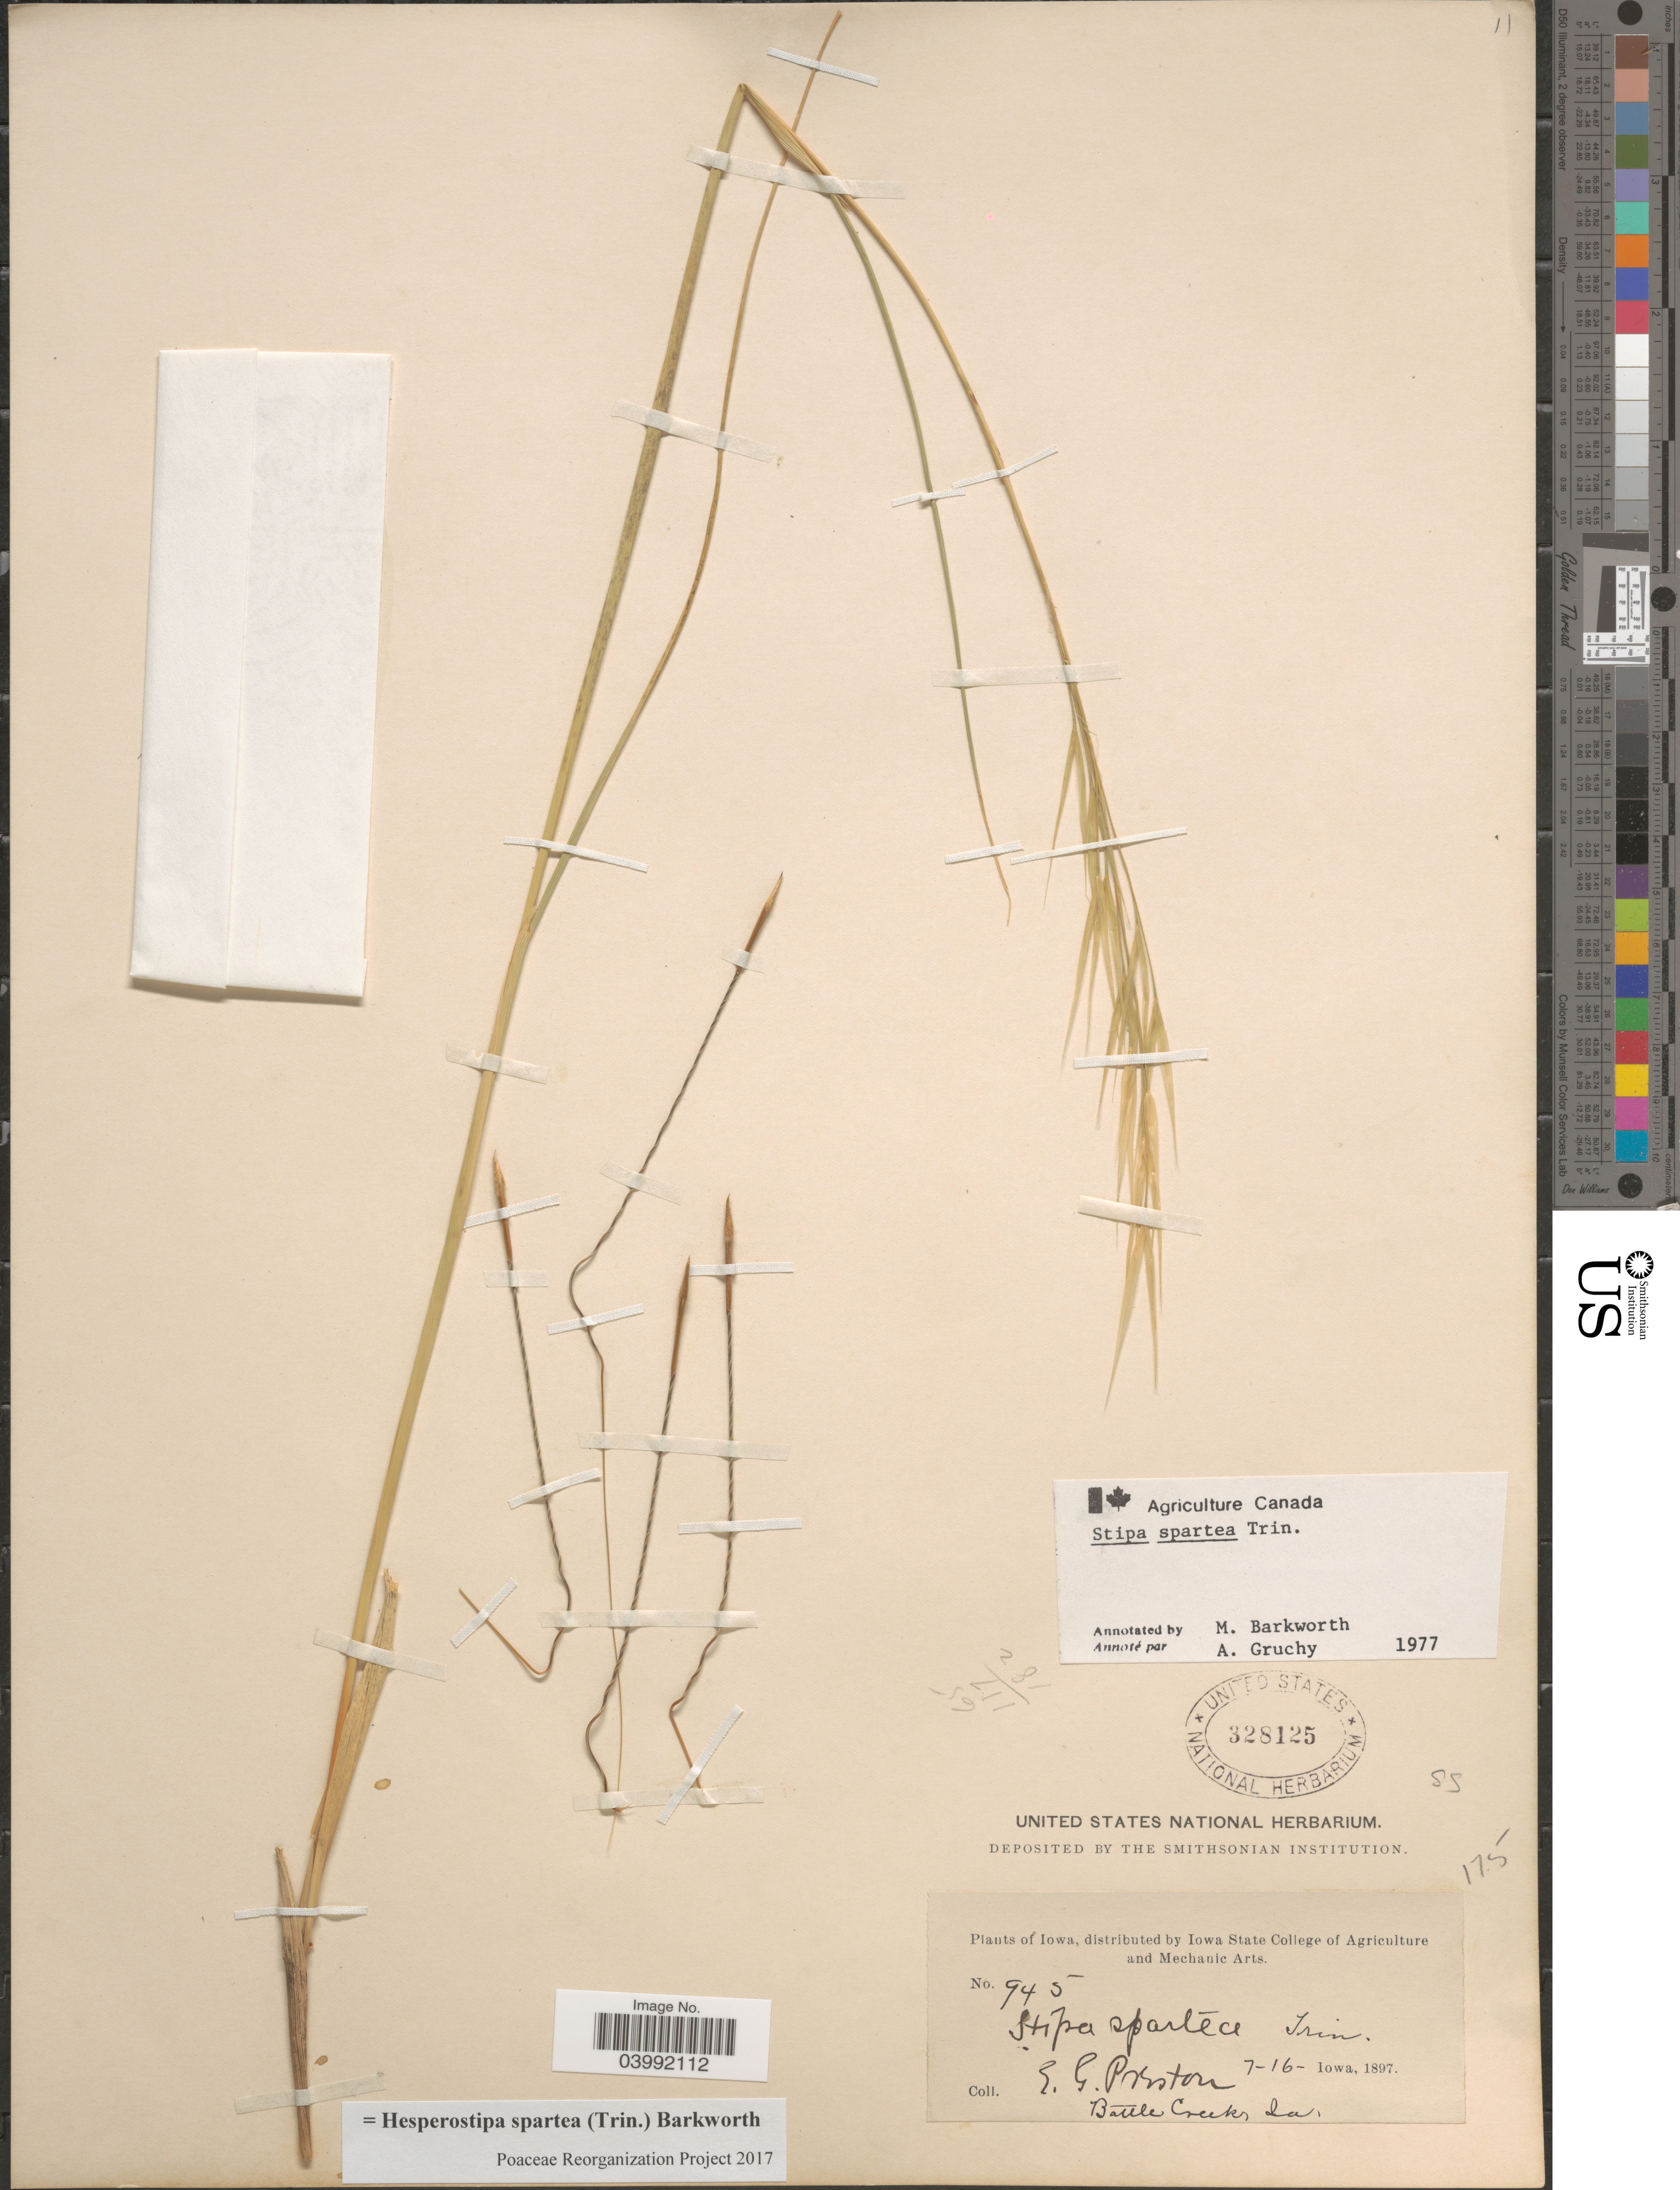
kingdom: Plantae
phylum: Tracheophyta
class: Liliopsida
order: Poales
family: Poaceae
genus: Hesperostipa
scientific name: Hesperostipa spartea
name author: (Trin.) Barkworth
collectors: E. Preston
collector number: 945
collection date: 1897-07-16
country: United States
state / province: Iowa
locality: Butte Creek.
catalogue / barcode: US 328125